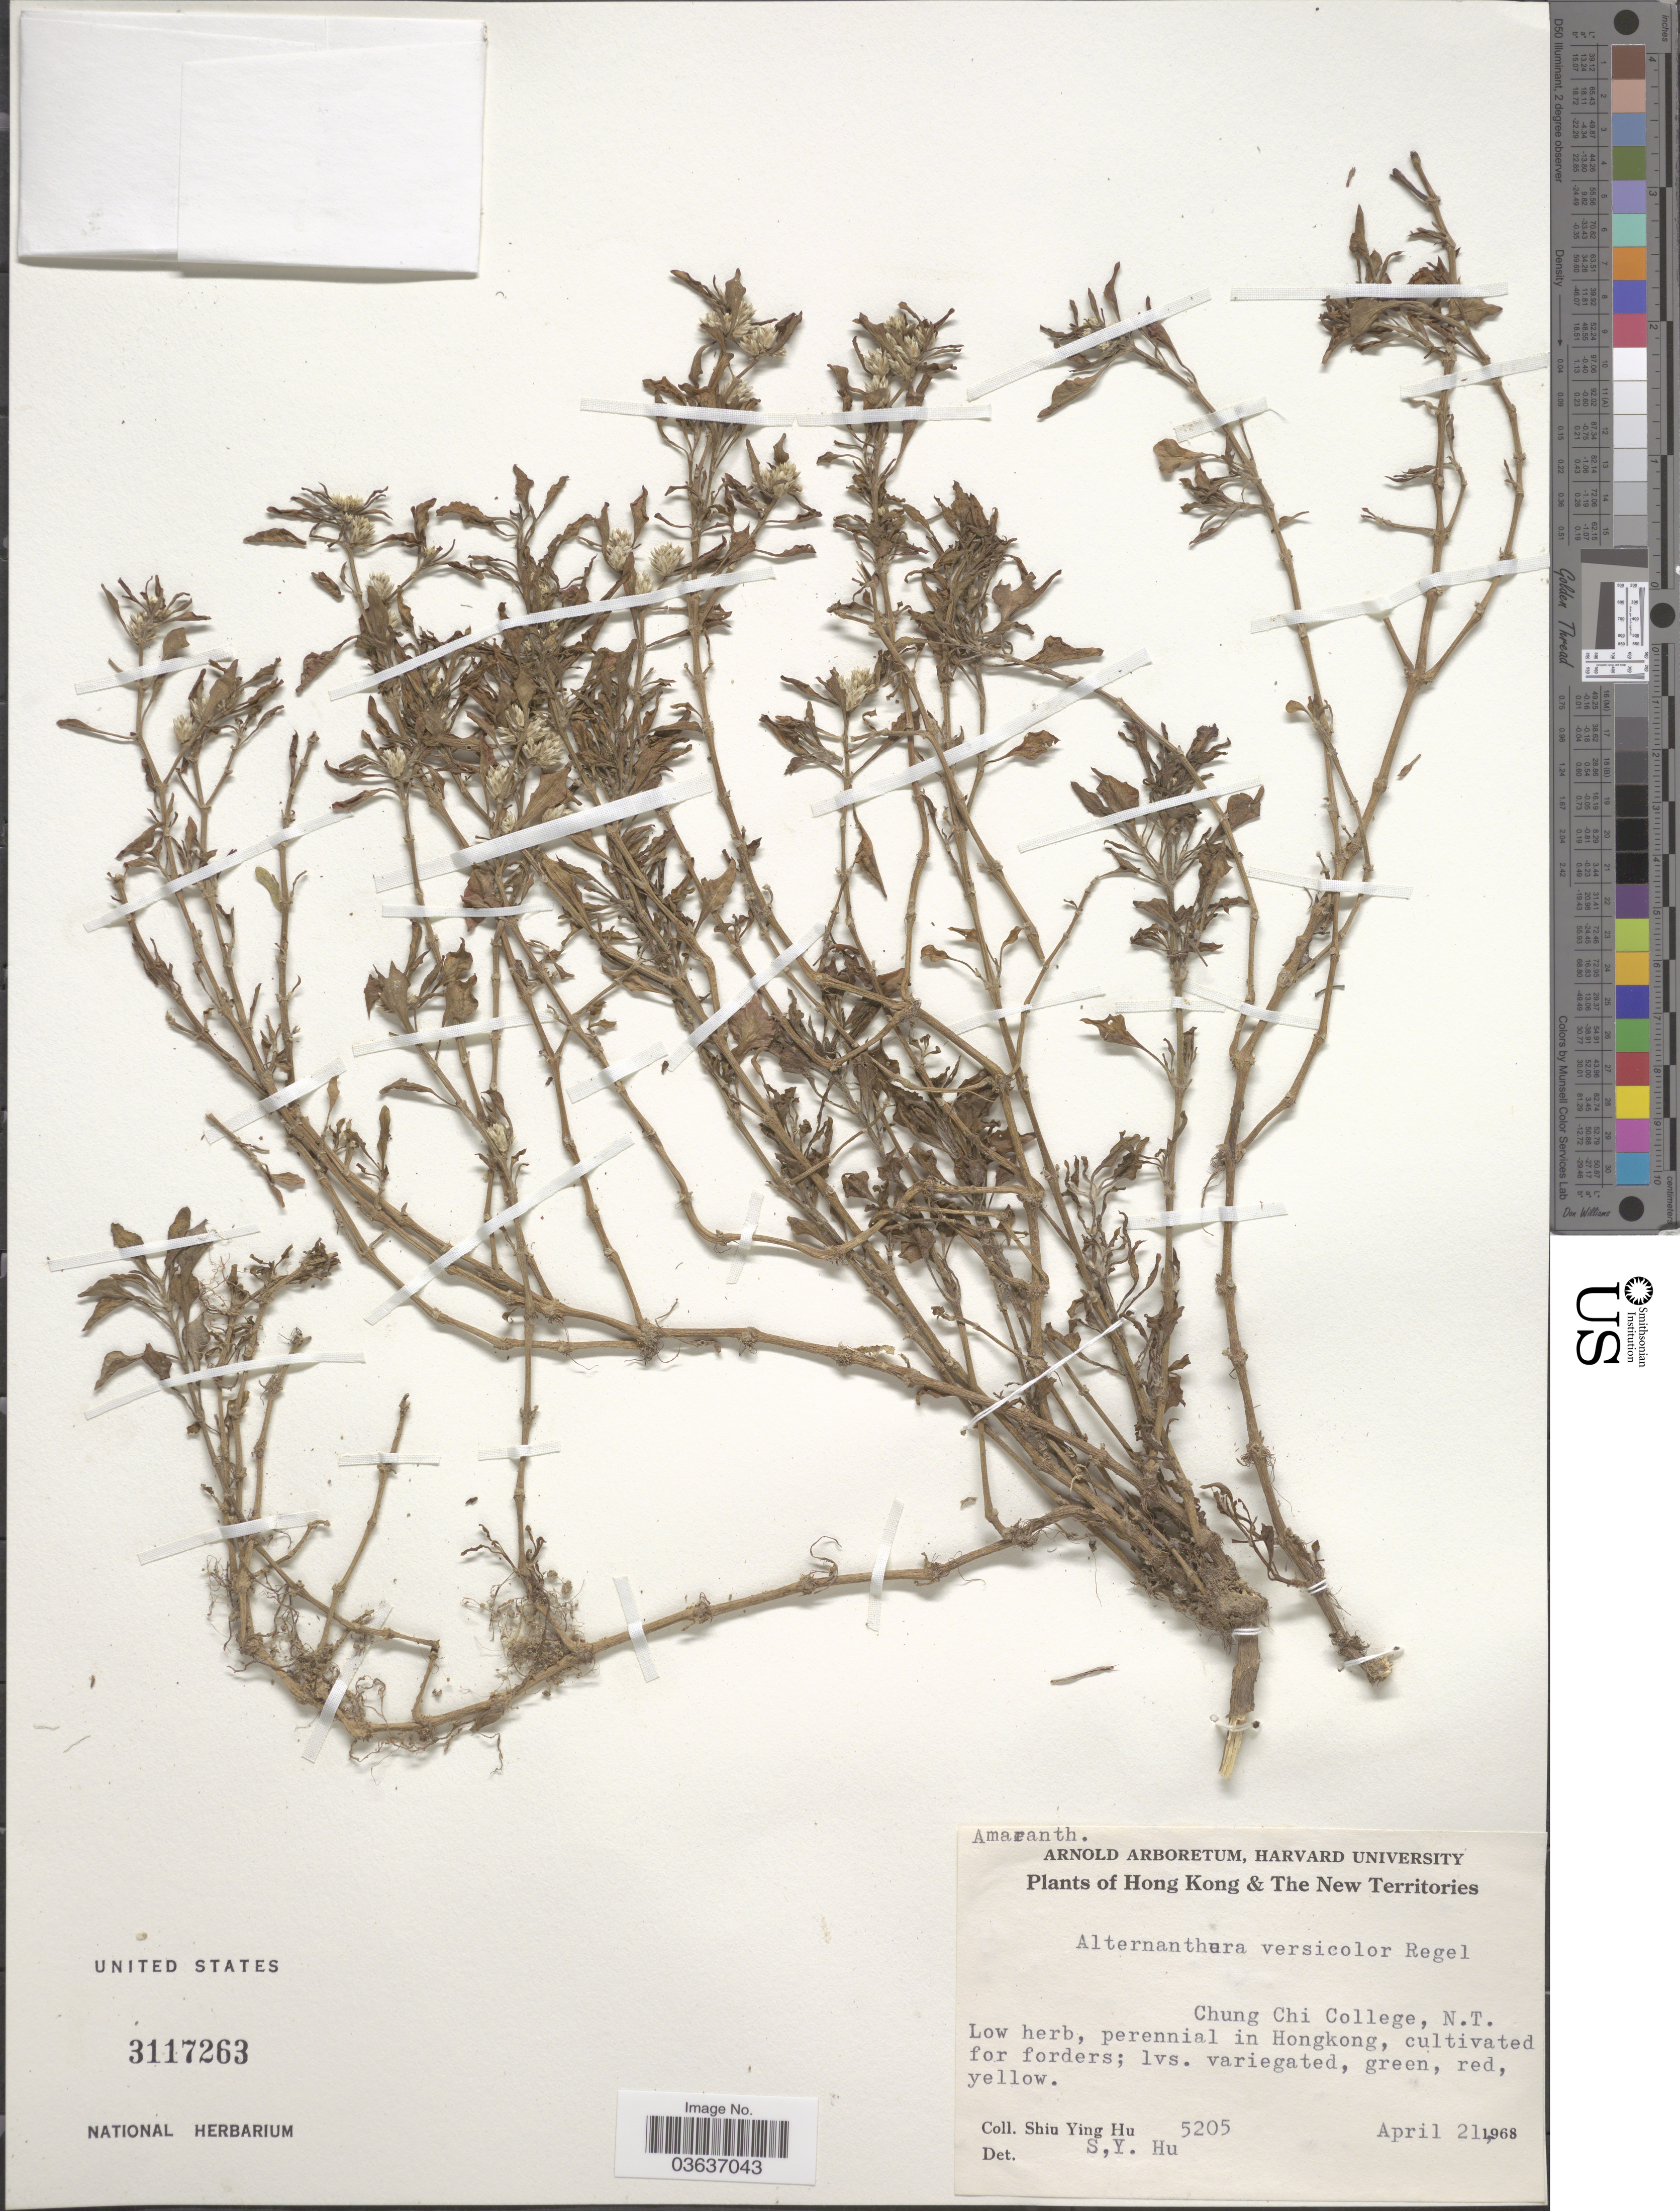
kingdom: Plantae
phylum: Tracheophyta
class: Magnoliopsida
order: Caryophyllales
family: Amaranthaceae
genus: Alternanthera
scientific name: Alternanthera versicolor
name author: (Lem.) Regel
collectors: S. Y. Hu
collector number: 5205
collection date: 1968-04-21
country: China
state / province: Hong Kong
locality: The New Territories. Chung Chi College, N.T.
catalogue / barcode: US 3117263